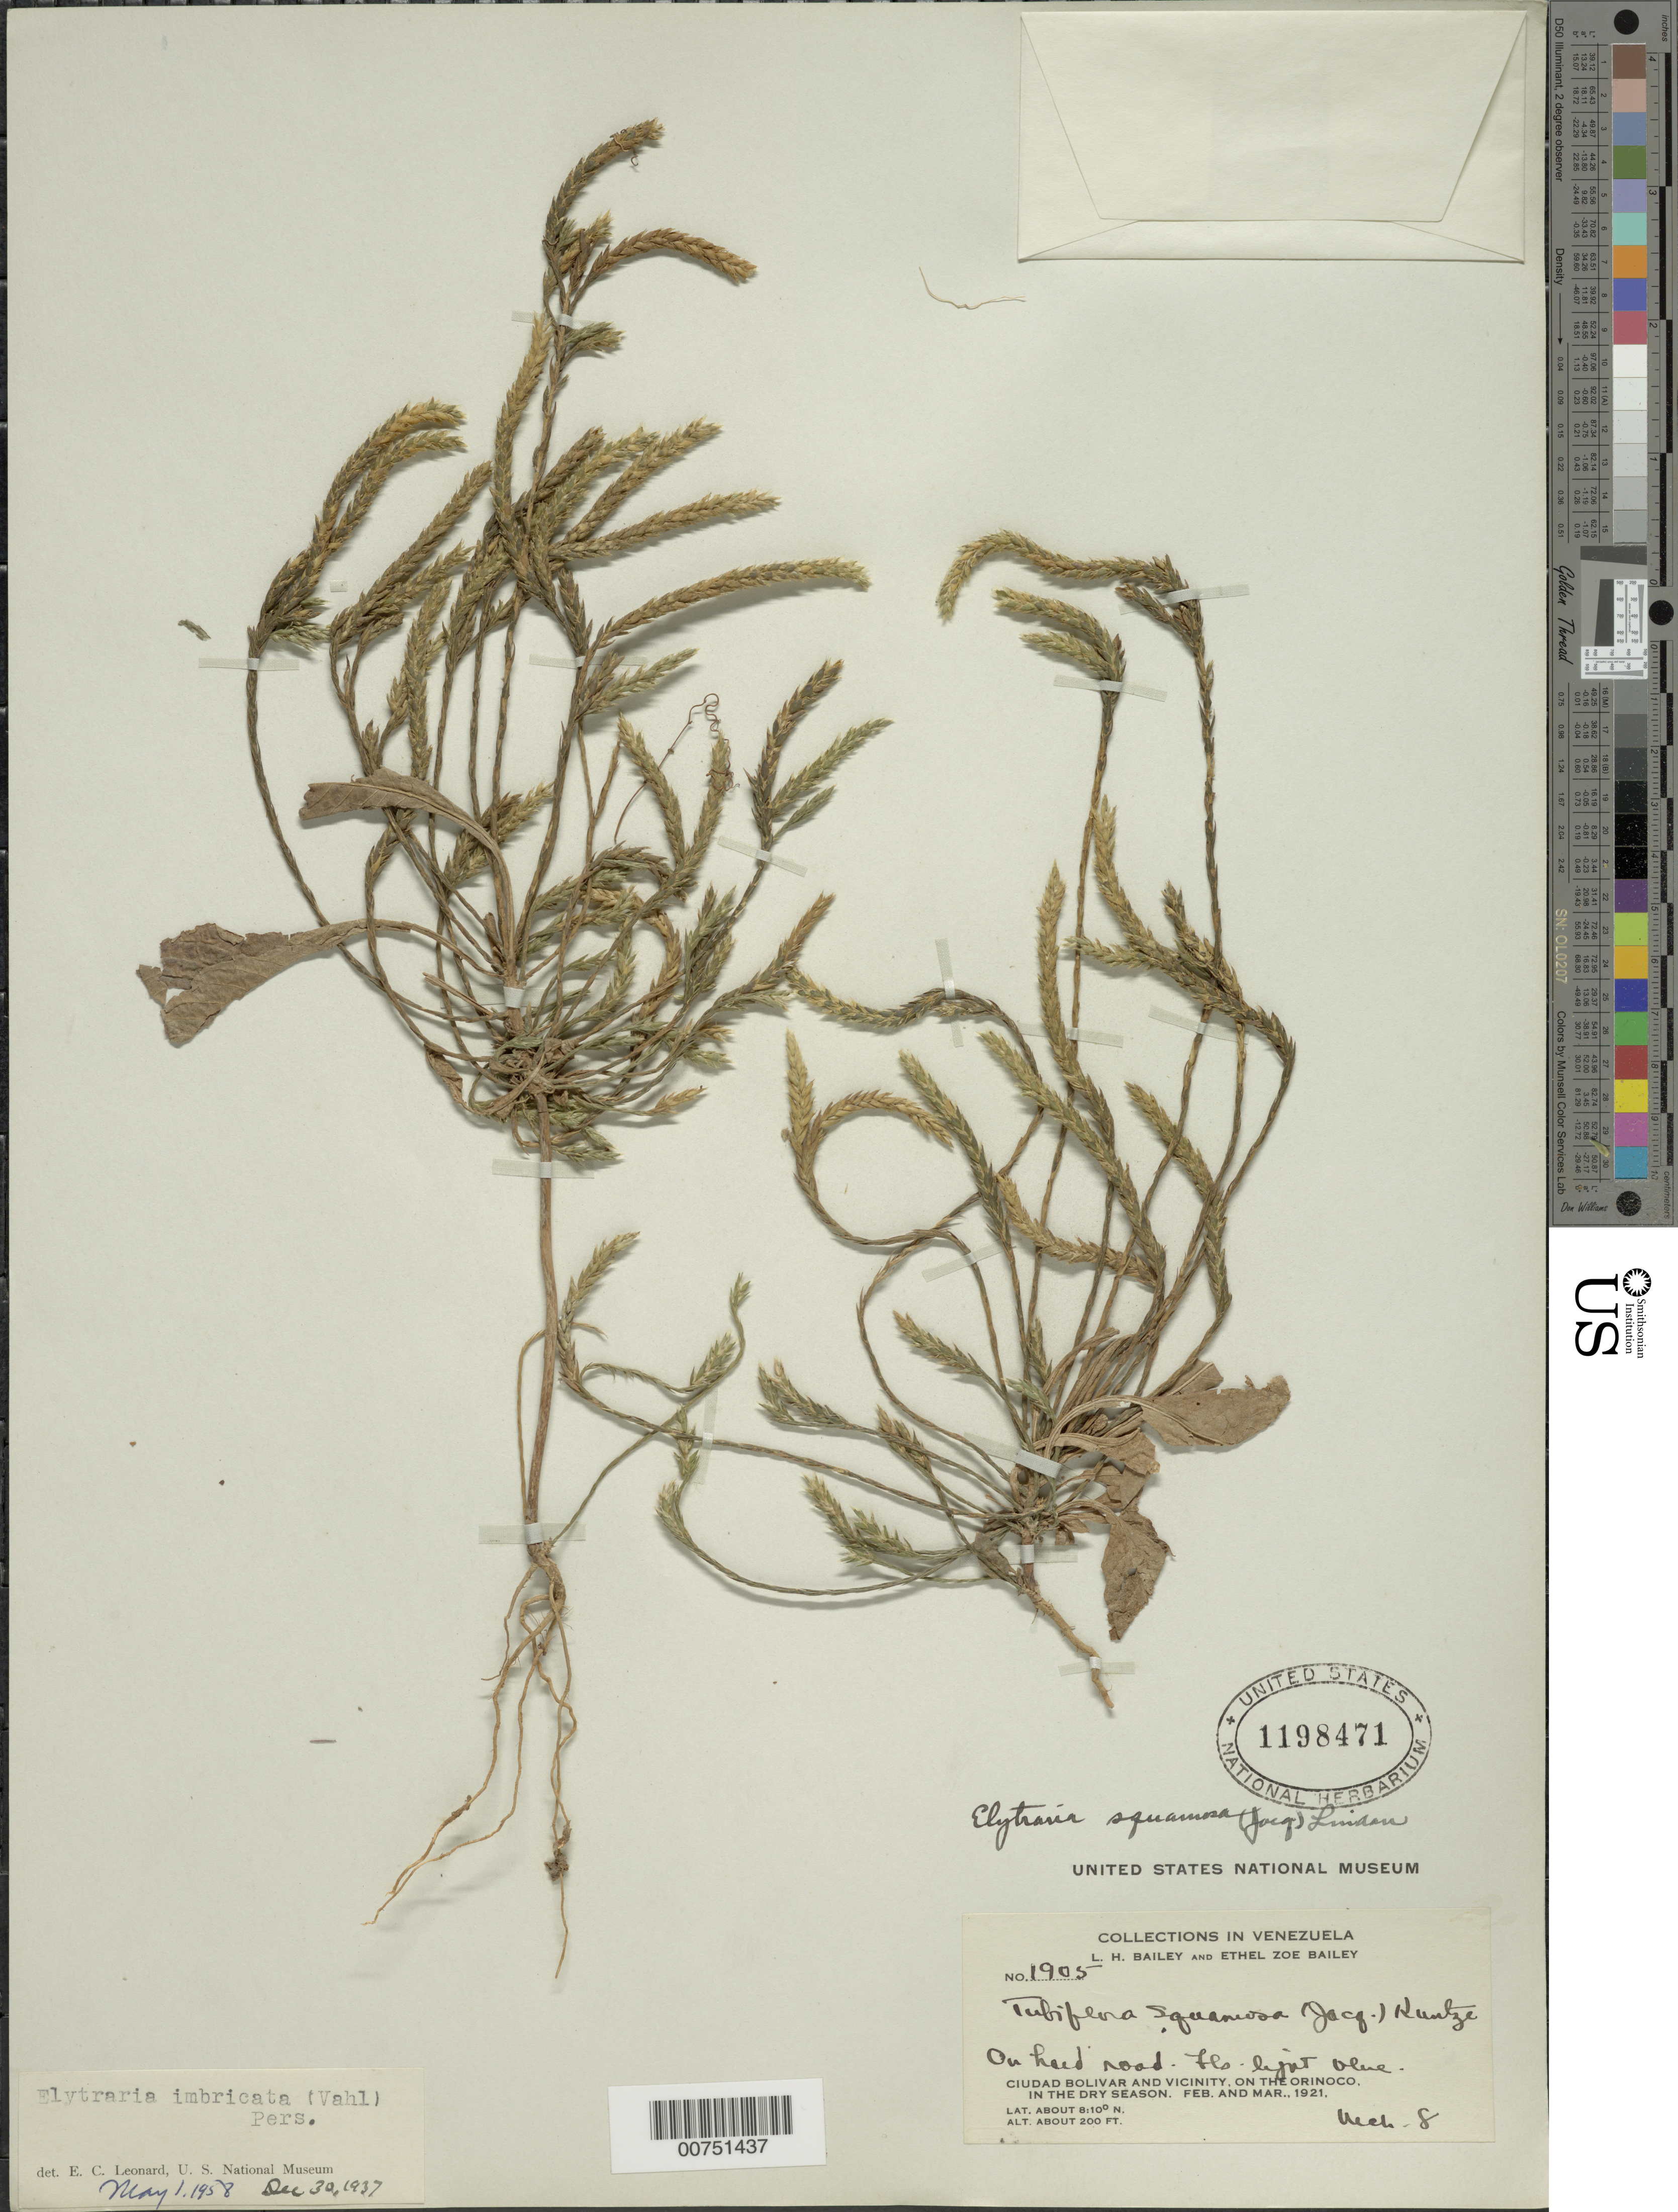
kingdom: Plantae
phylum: Tracheophyta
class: Magnoliopsida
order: Lamiales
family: Acanthaceae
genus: Elytraria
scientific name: Elytraria imbricata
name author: (Vahl) Pers.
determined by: Leonard, Emery C., (US)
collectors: L. H. Bailey & E. Z. Bailey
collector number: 1905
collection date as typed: Feb-21 and Mar-21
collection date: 1921-02,1921-03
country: Venezuela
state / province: Bolívar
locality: Ciudad Bolívar and vicinity, Orinoco R.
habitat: Dry season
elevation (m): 61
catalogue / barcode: US 1198471